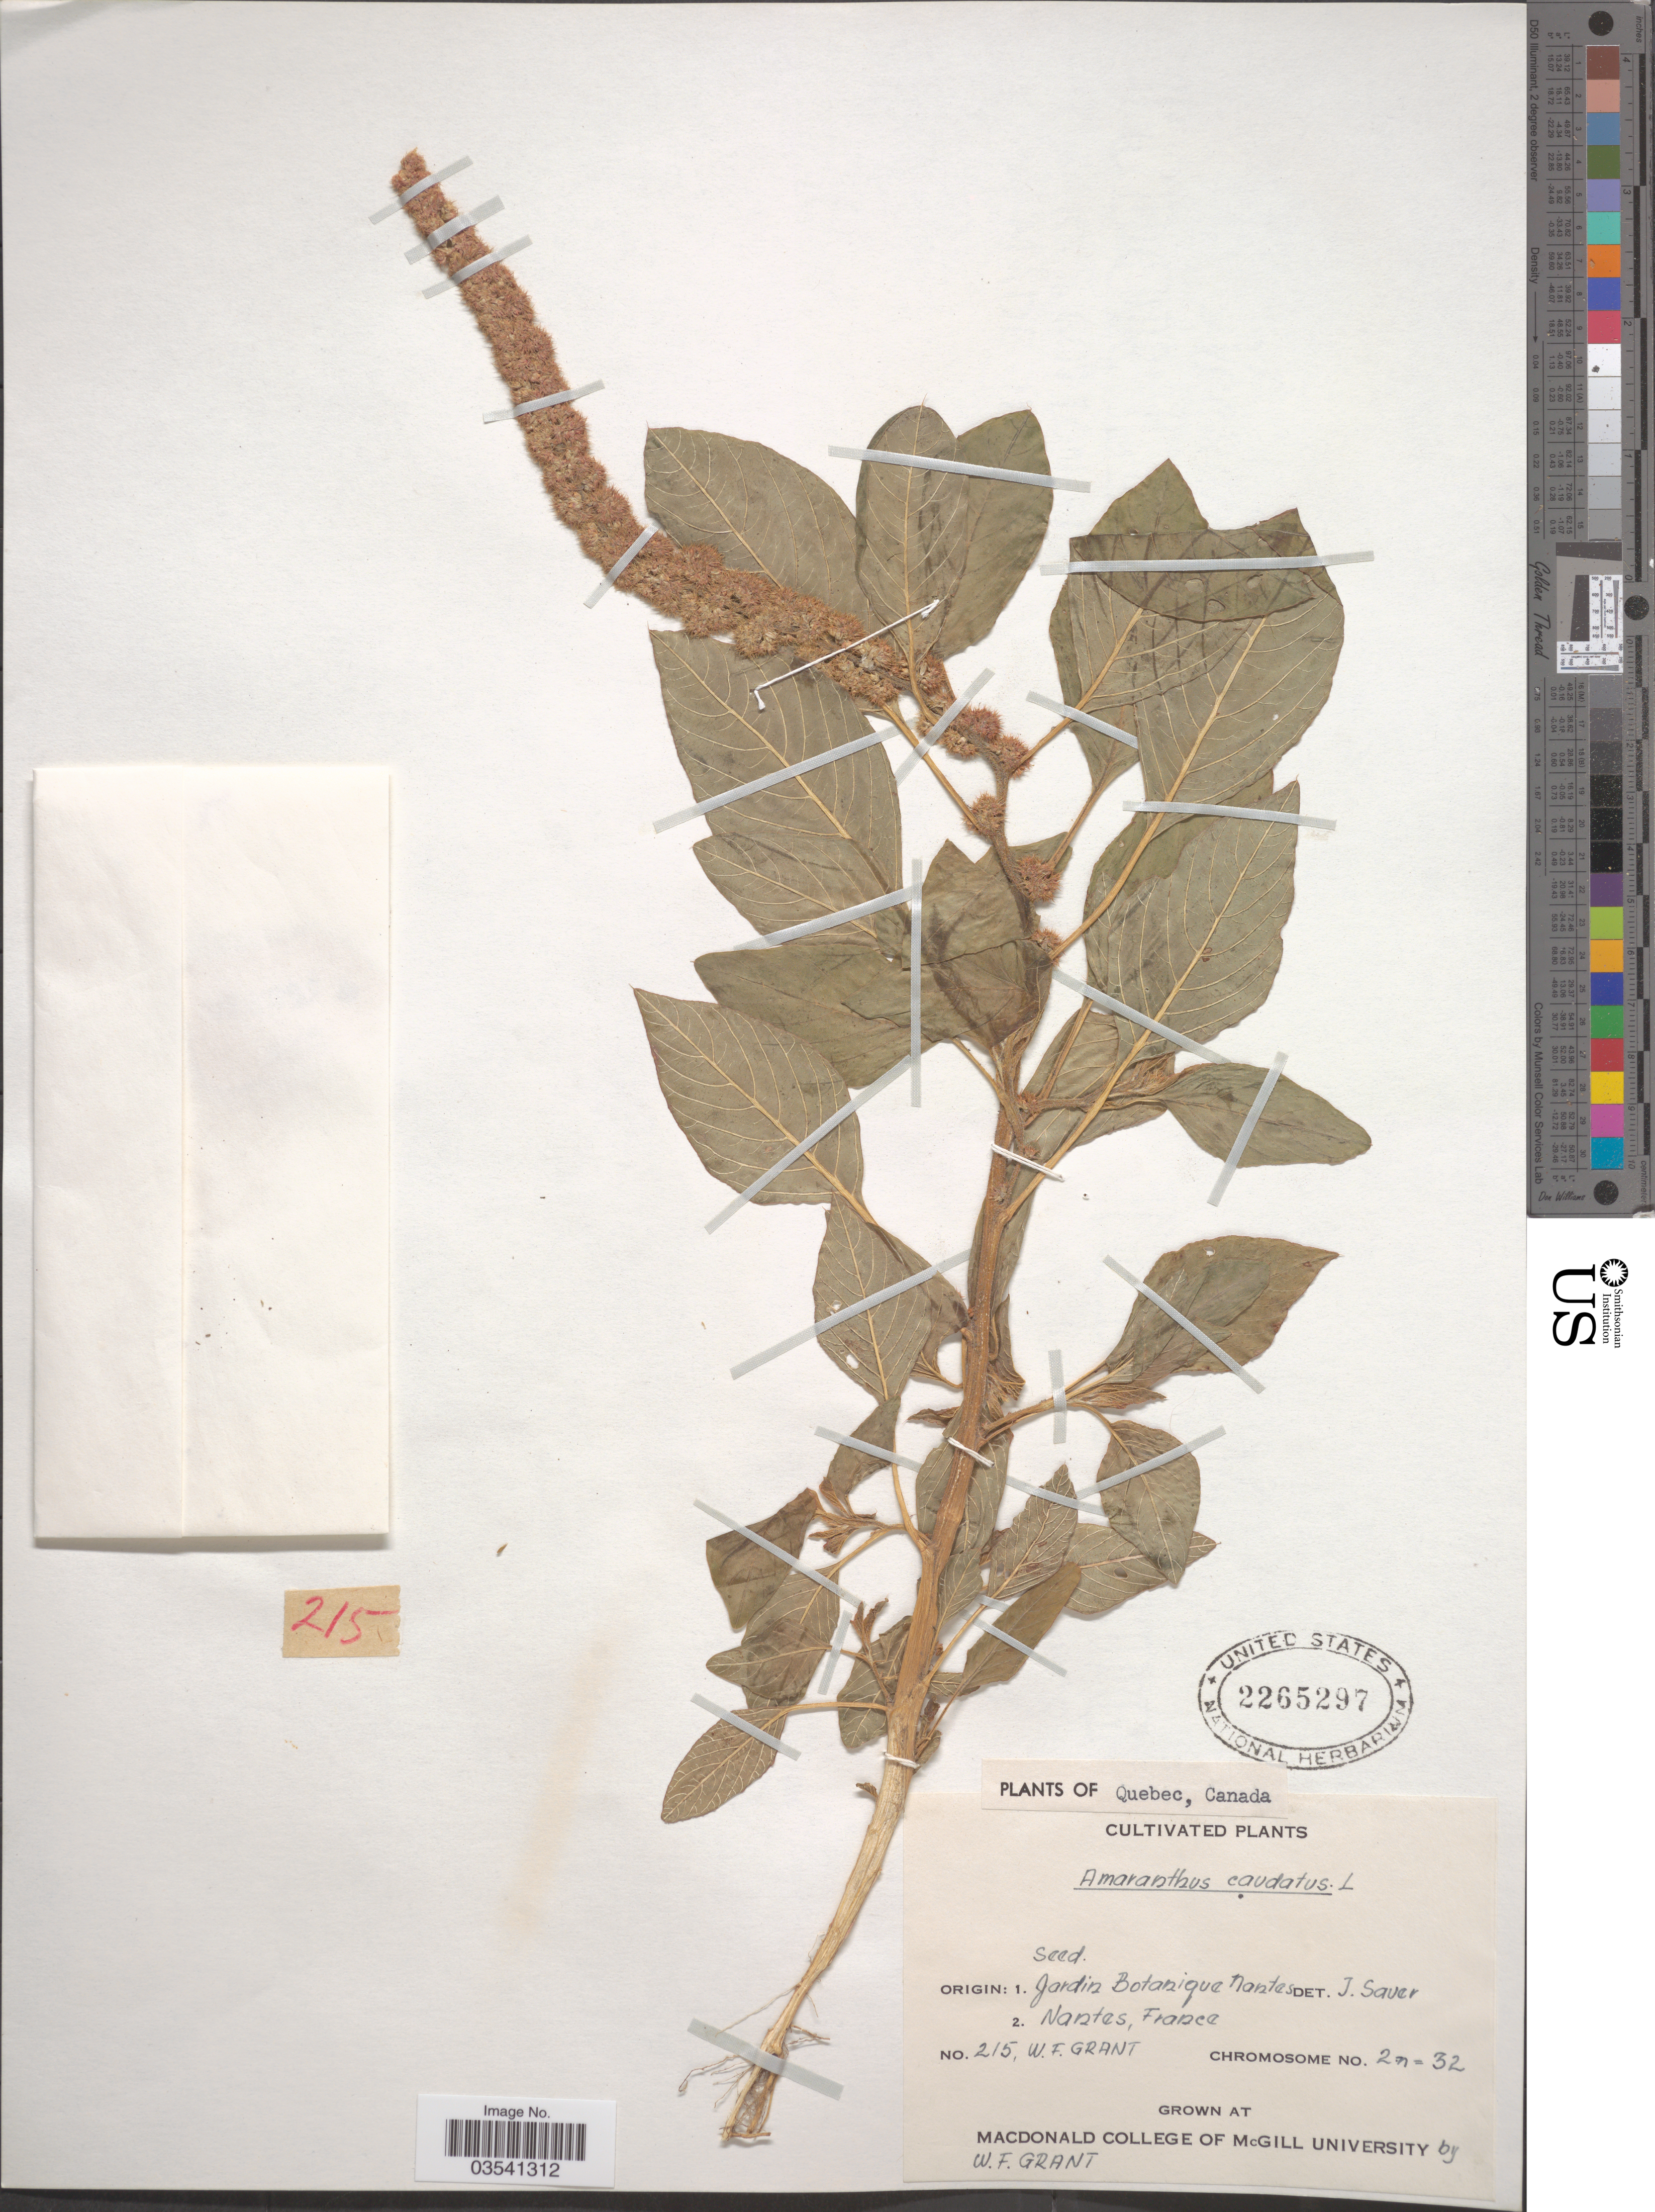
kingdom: Plantae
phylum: Tracheophyta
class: Magnoliopsida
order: Caryophyllales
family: Amaranthaceae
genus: Amaranthus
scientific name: Amaranthus caudatus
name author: L.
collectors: W. Grant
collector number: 215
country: Canada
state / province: Quebec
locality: Grown at MacDonald College of McGill University.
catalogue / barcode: US 2265297